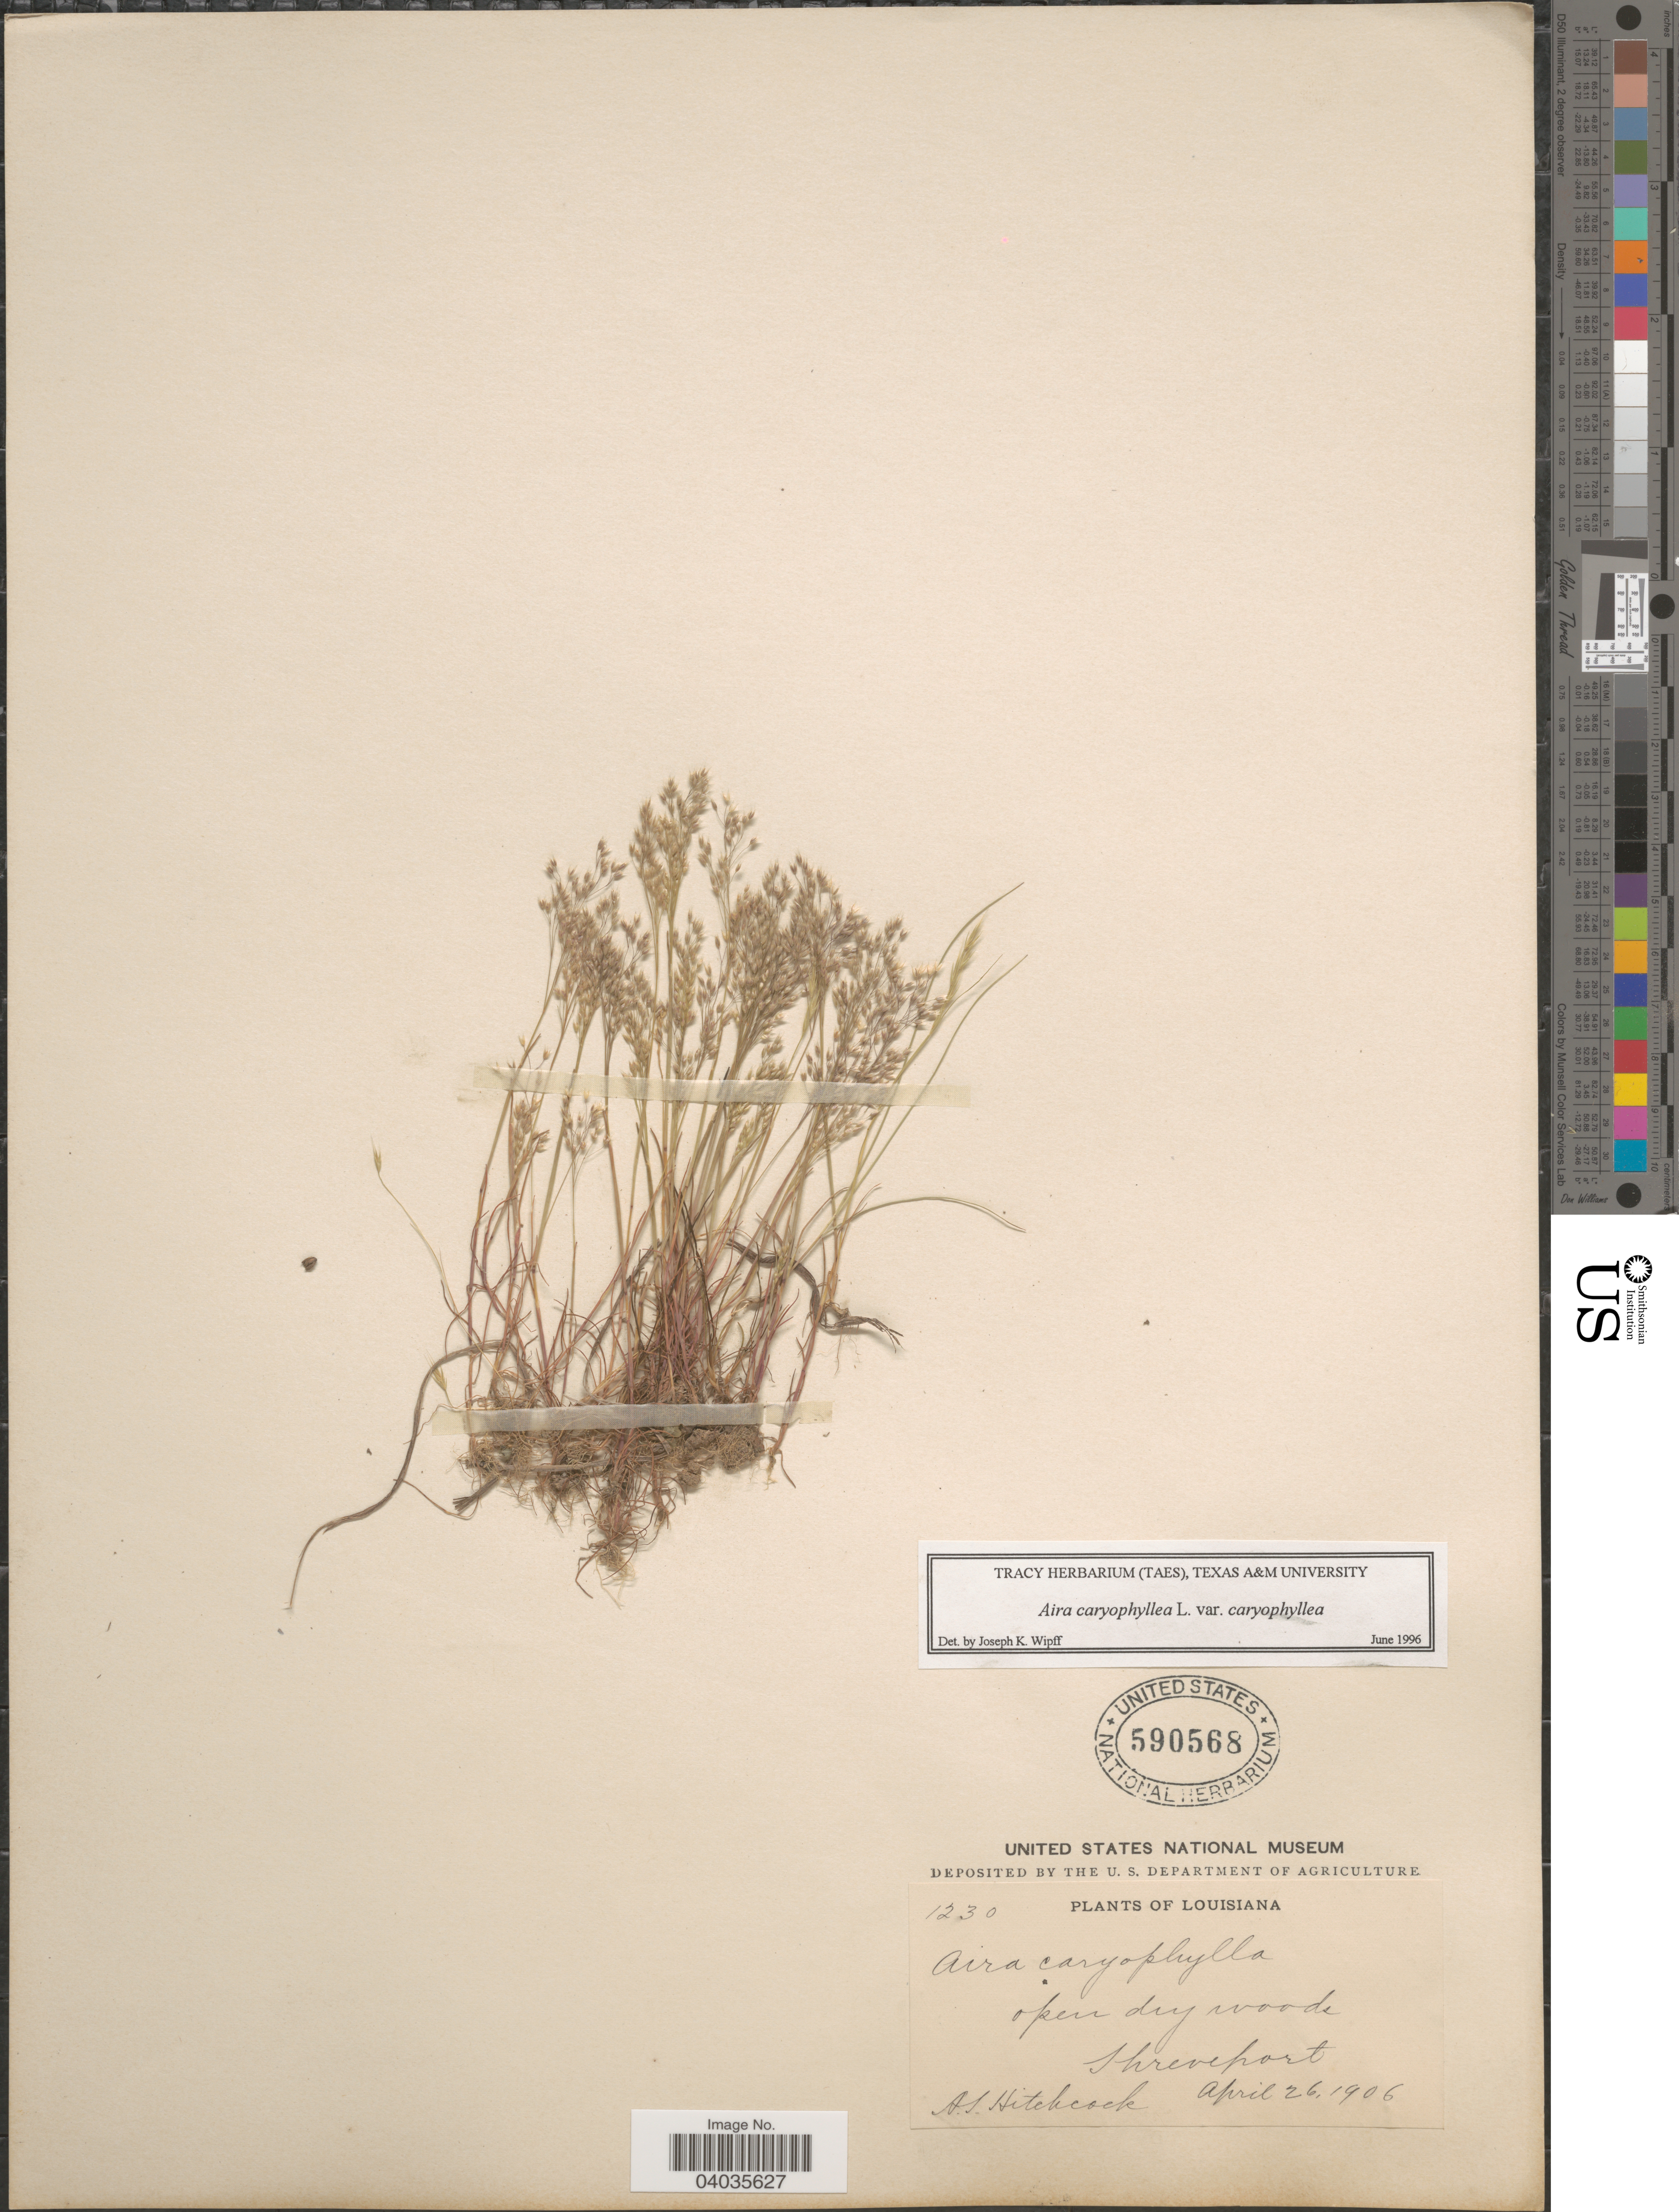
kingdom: Plantae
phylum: Tracheophyta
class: Liliopsida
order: Poales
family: Poaceae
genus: Aira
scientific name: Aira caryophyllea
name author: L.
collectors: A. S. Hitchcock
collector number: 1230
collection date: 1906-04-26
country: United States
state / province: Louisiana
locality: Shreveport.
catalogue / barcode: US 590568